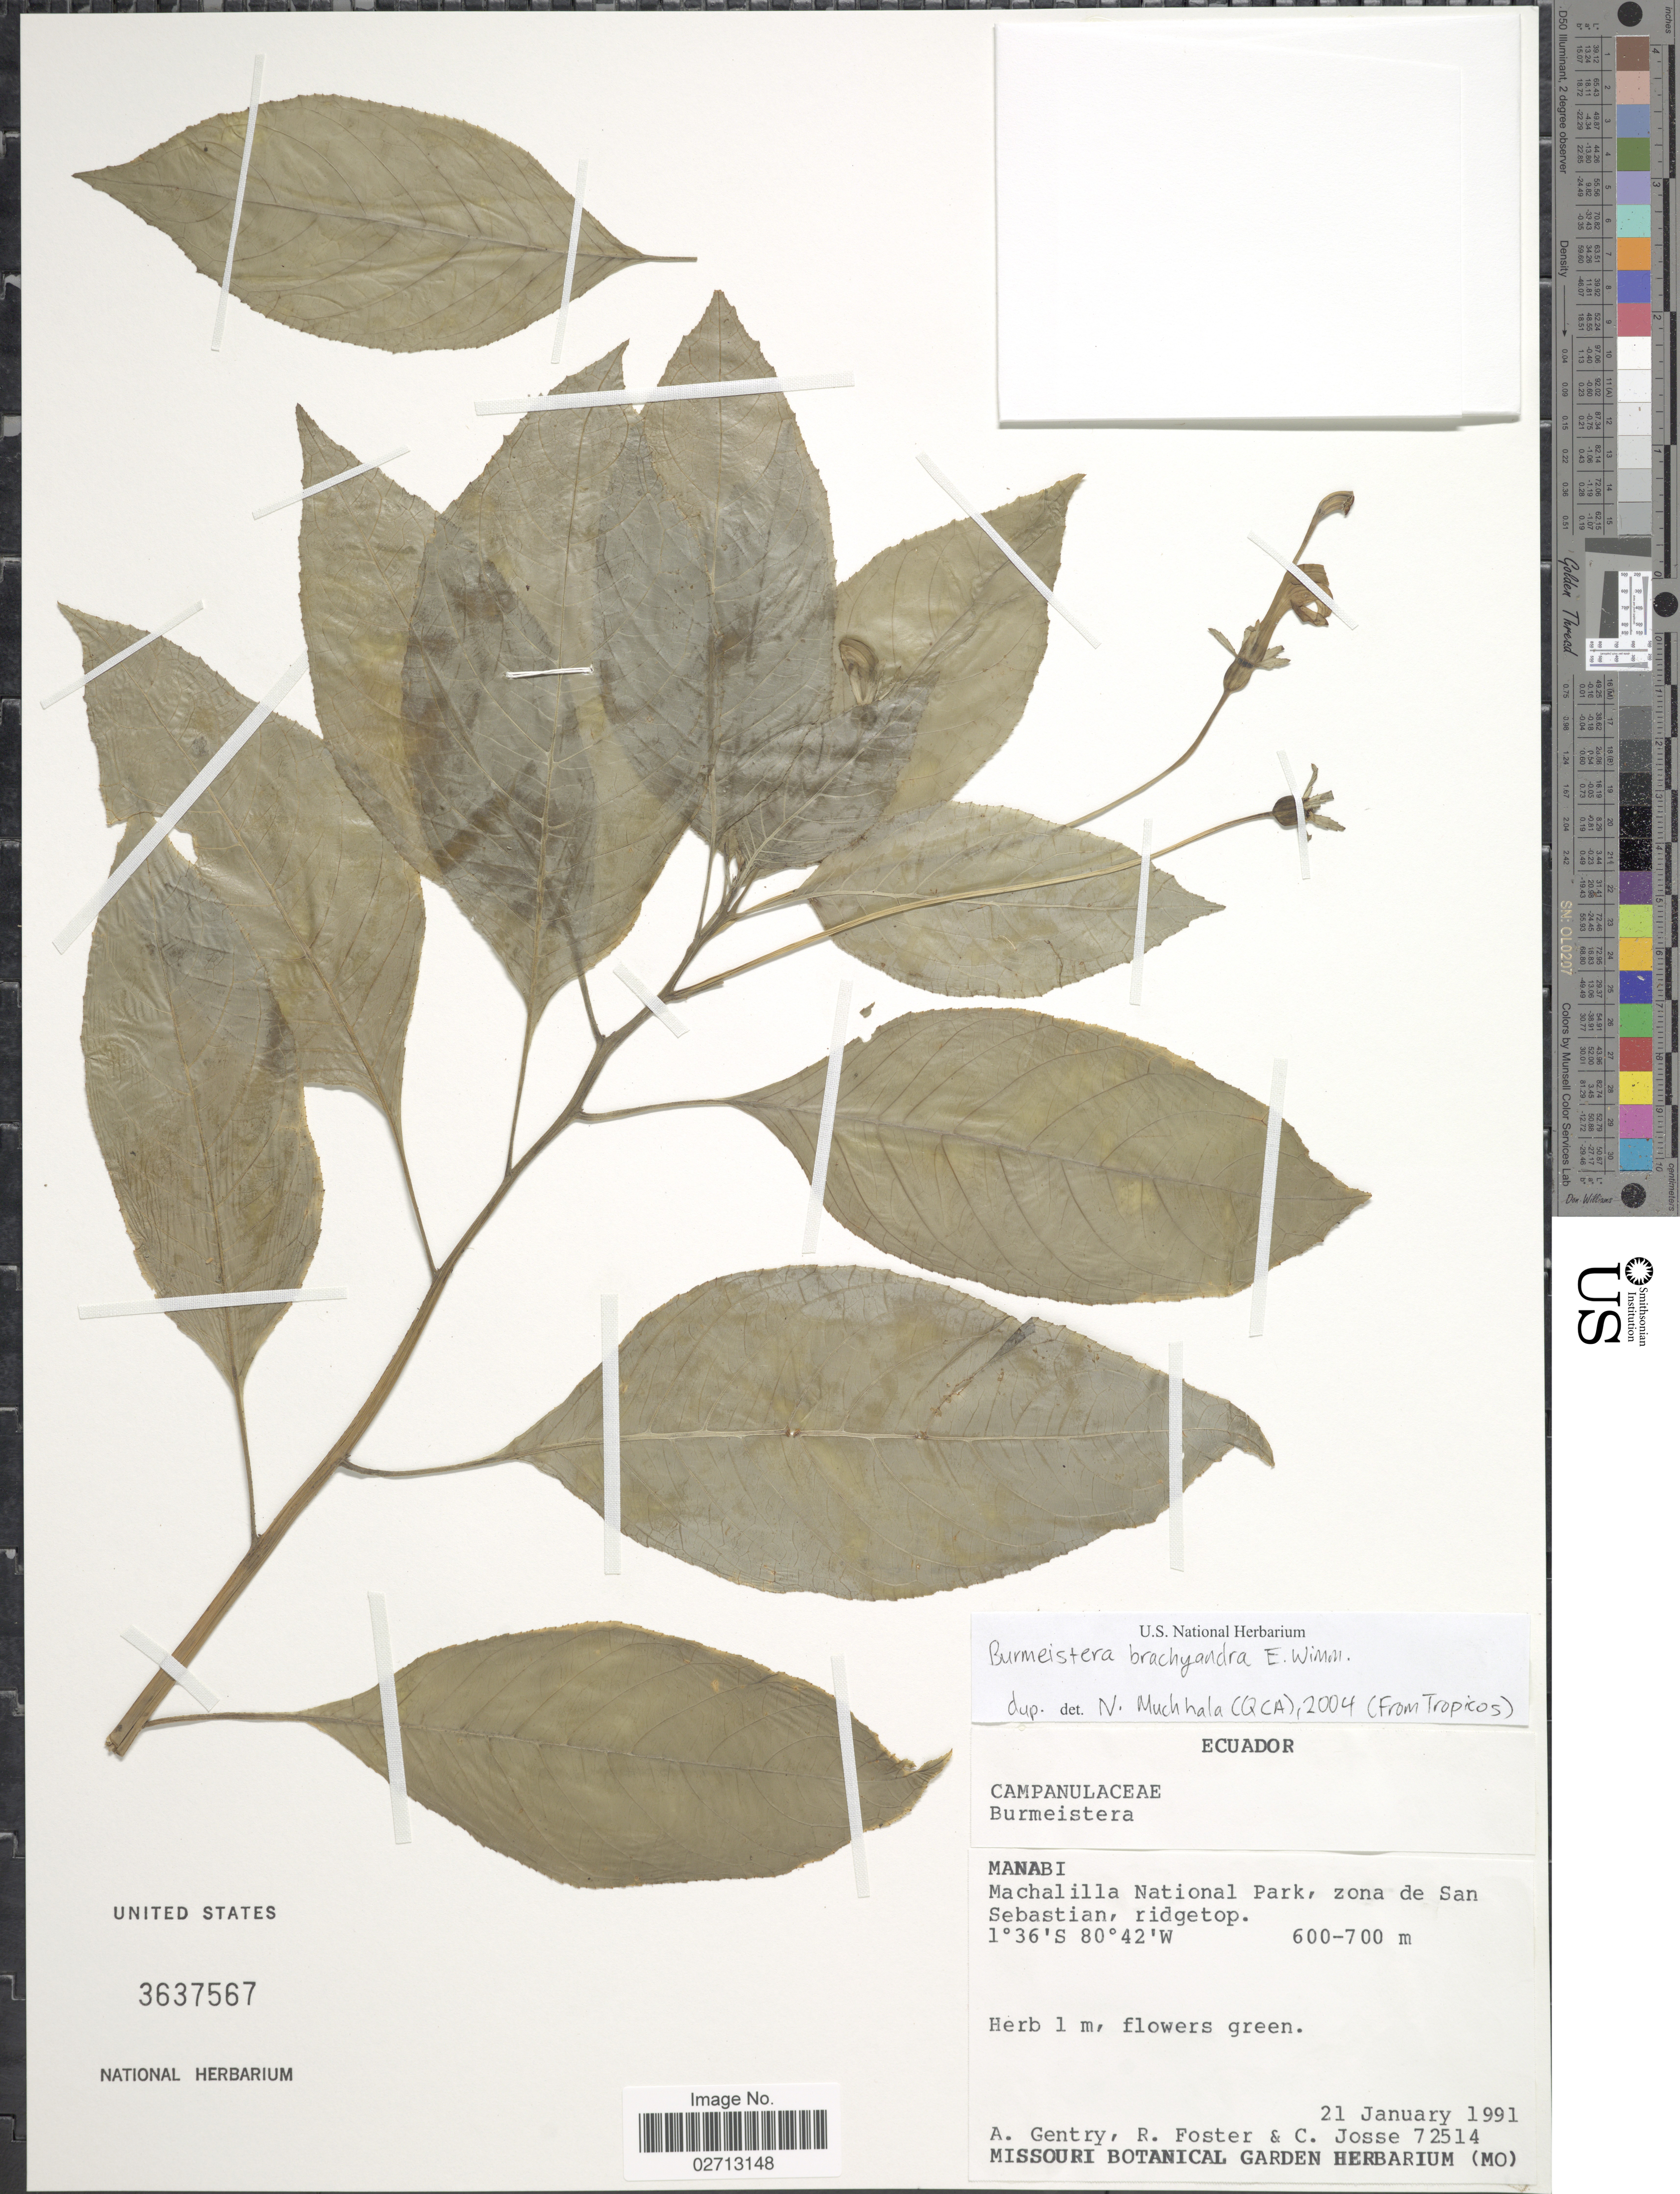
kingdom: Plantae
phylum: Tracheophyta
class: Magnoliopsida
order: Asterales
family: Campanulaceae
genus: Burmeistera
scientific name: Burmeistera brachyandra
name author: E. Wimm. in Engl.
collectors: A. H. Gentry, R. Foster & C. Josse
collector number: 72514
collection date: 1991-01-21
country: Ecuador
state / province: Manabí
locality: Machalilla National Park, zona de San Sebastian, ridgetop.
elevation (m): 600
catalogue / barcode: US 3637567